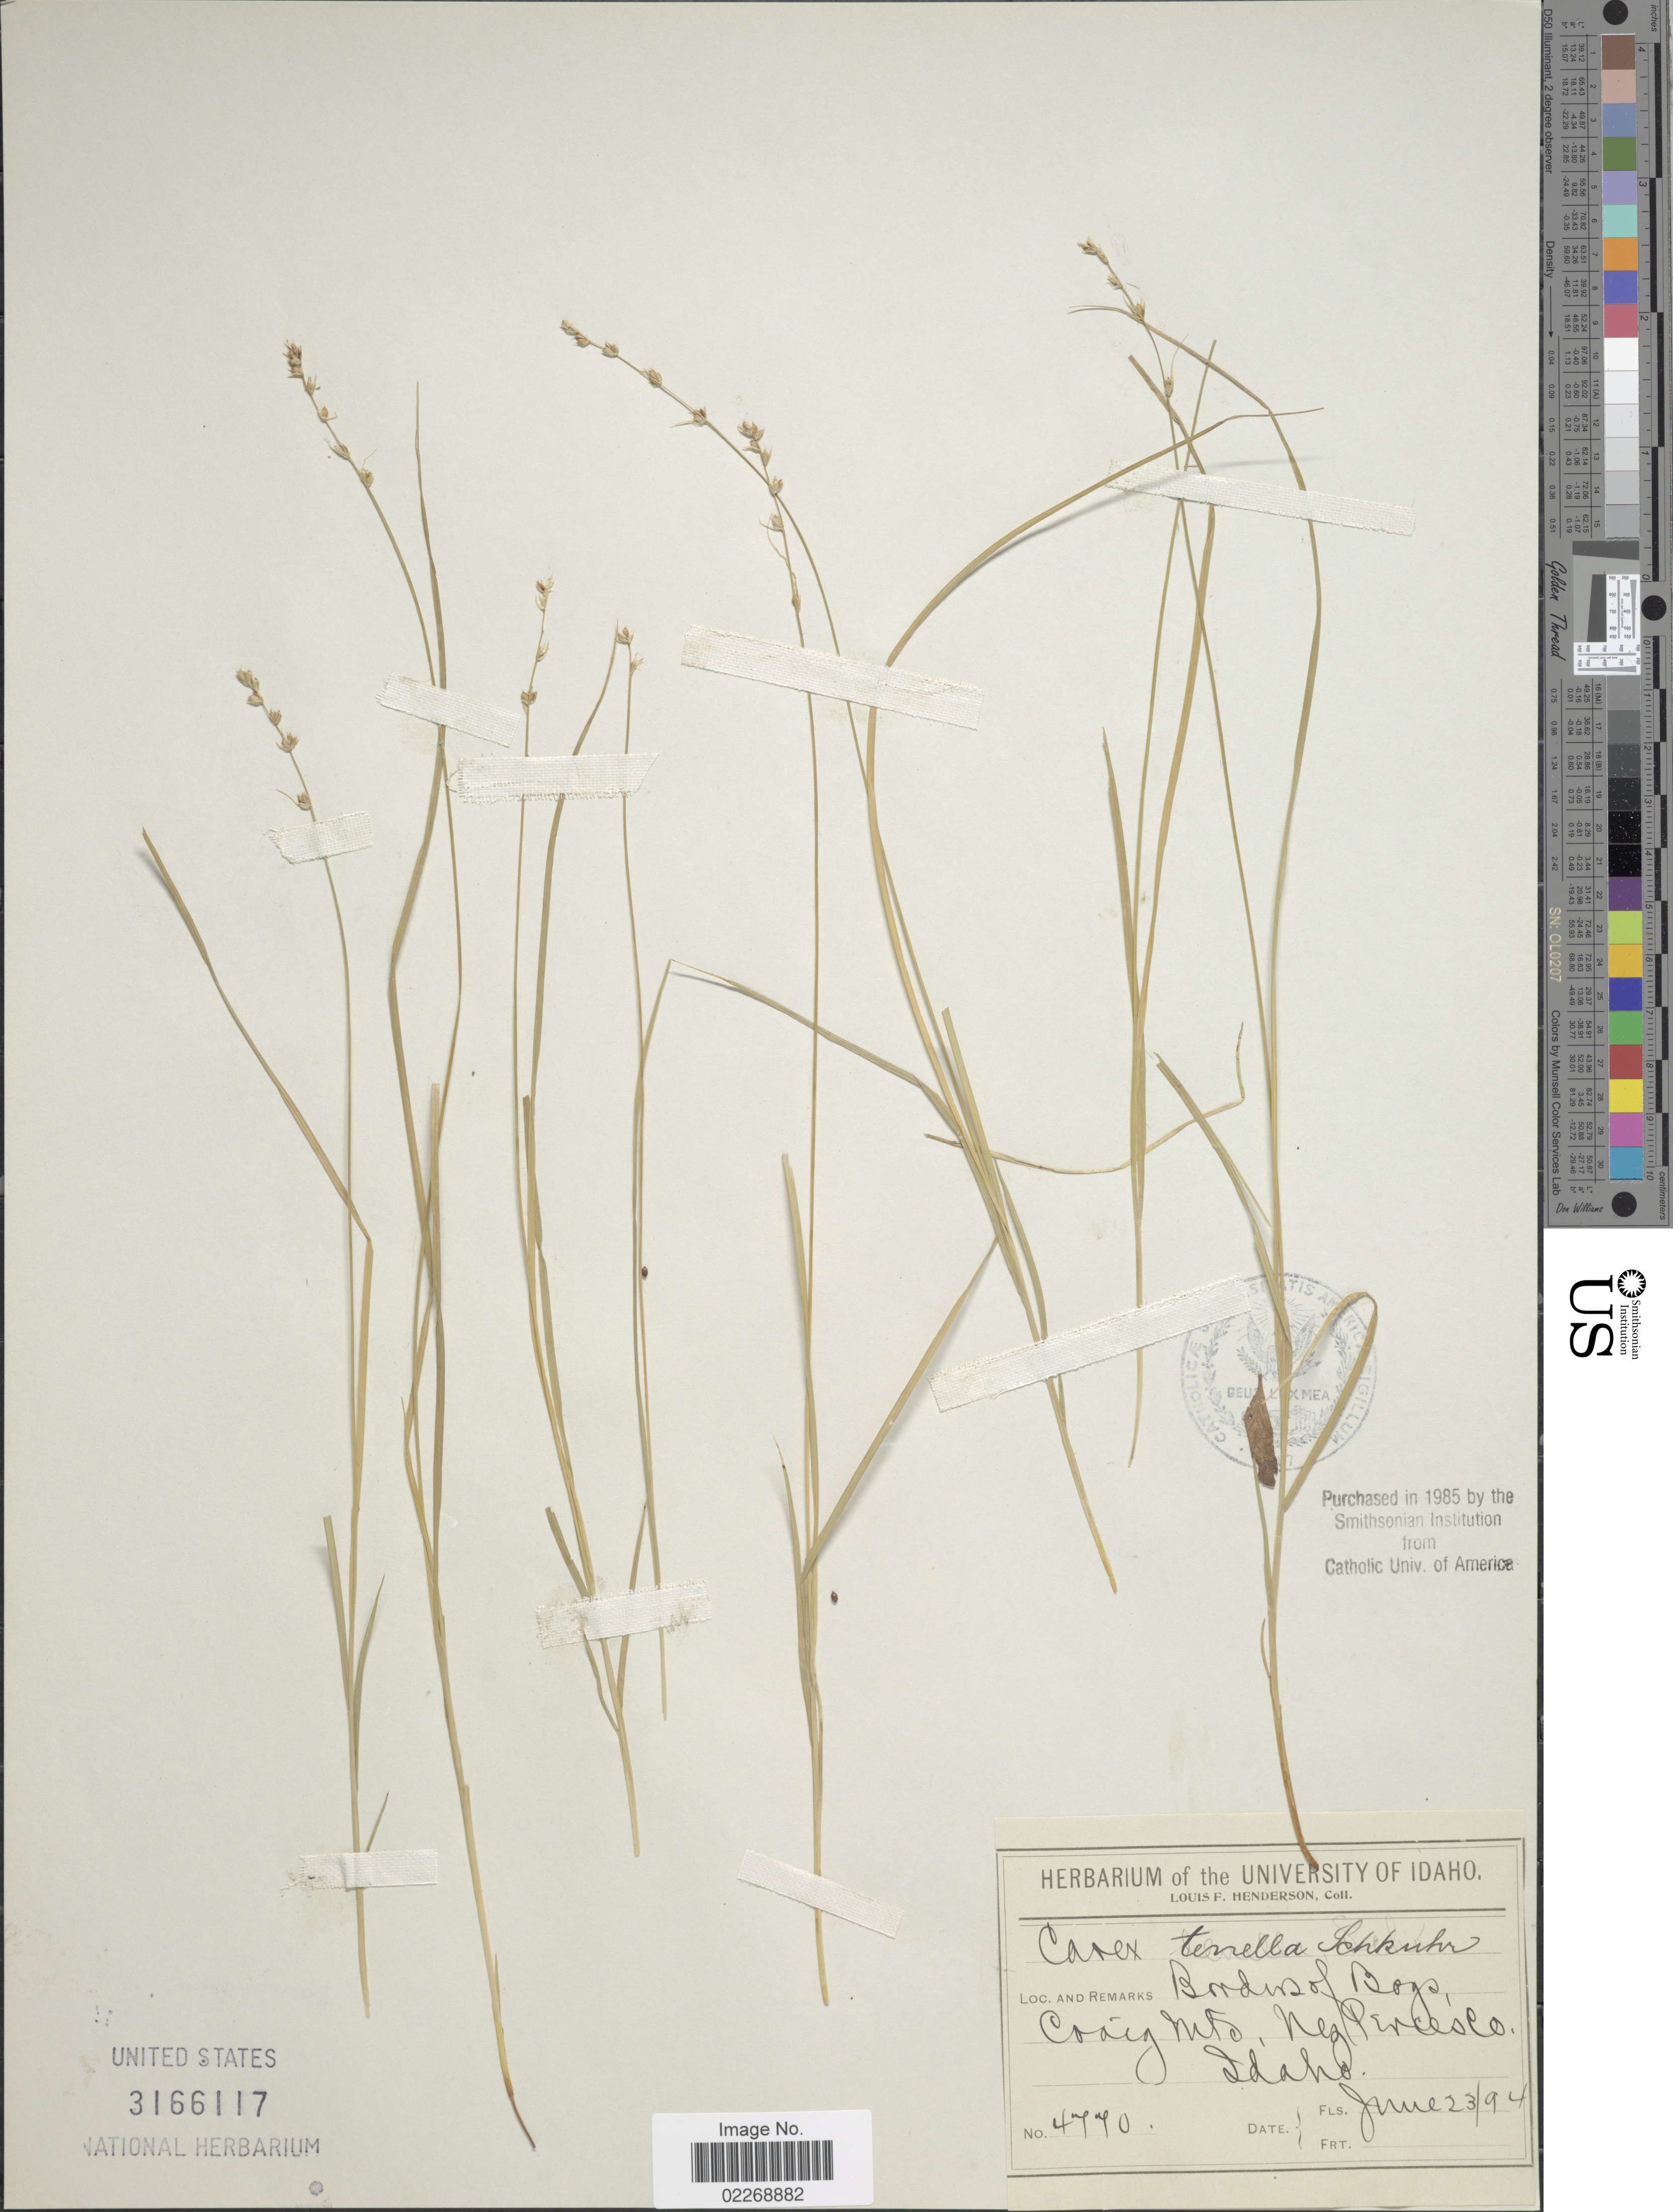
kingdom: Plantae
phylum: Tracheophyta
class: Liliopsida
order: Poales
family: Cyperaceae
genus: Carex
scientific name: Carex disperma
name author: Dewey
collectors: L. Henderson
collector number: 4770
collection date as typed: Transcribed d/m/y: 23/6/94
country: United States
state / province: Idaho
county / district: Nez Perce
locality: Borders of Bogs, Craig Mts, Nez Perces Co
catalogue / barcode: US 3166117